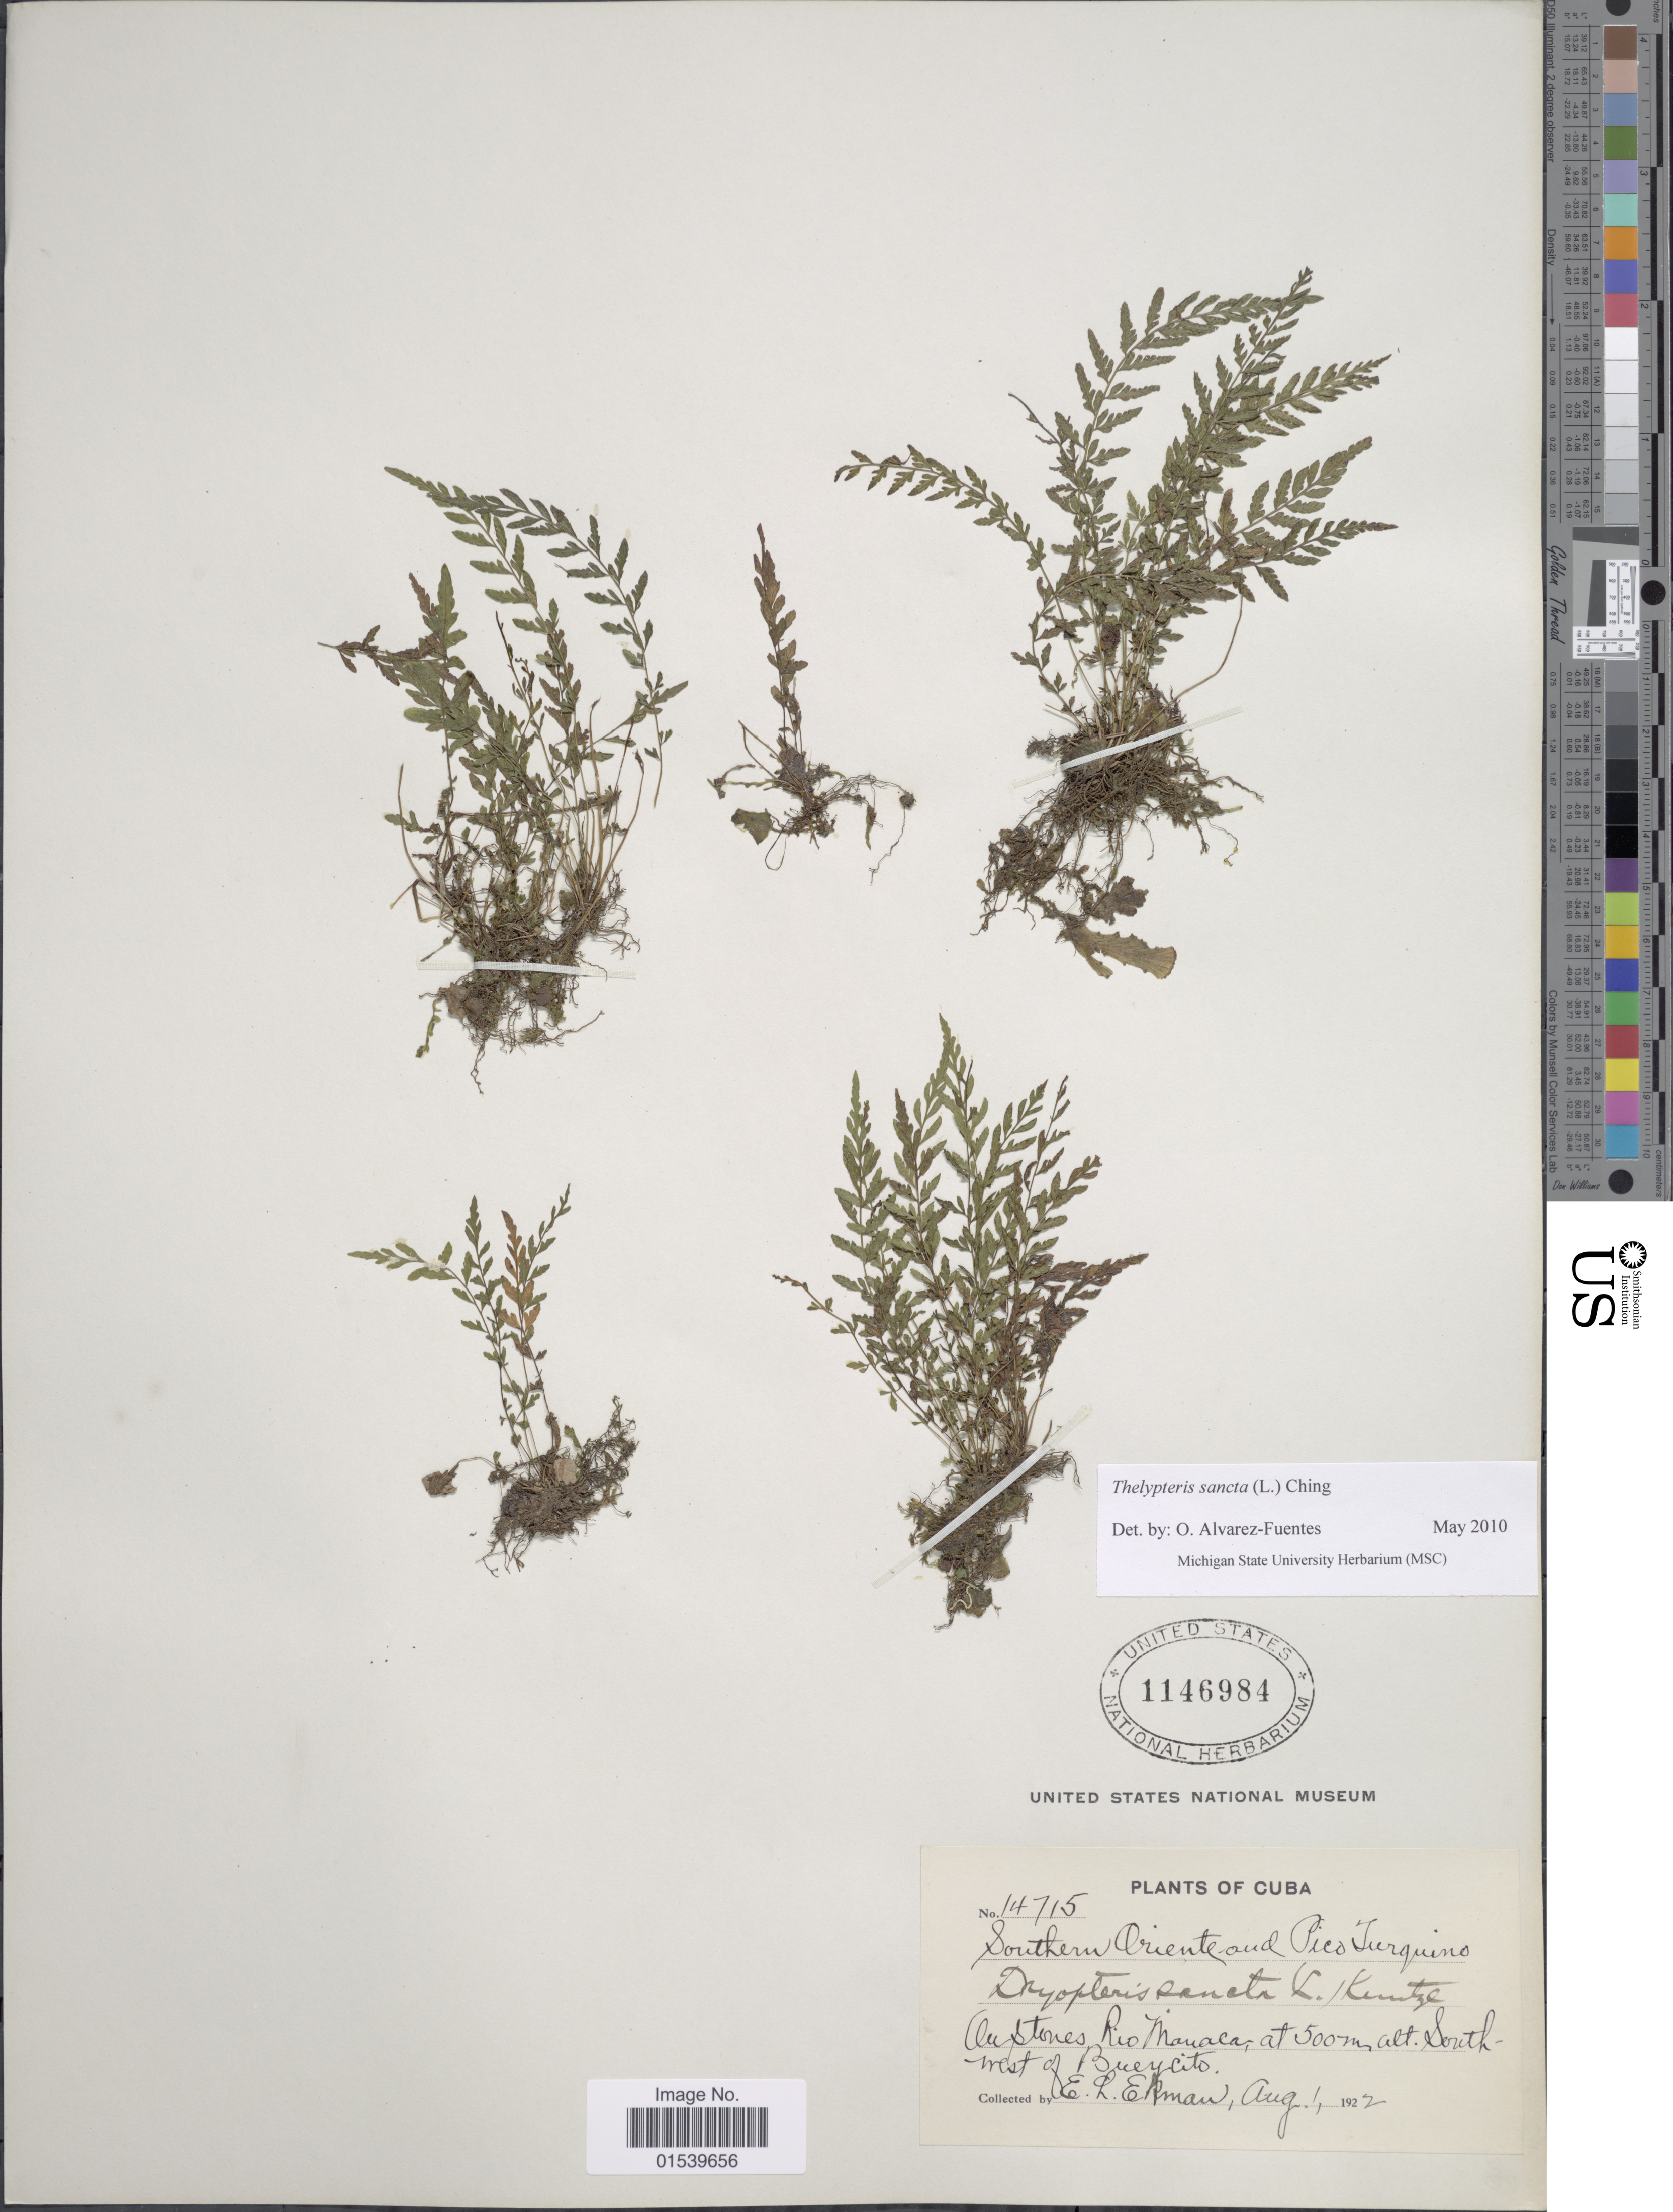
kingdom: Plantae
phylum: Tracheophyta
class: Polypodiopsida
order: Polypodiales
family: Thelypteridaceae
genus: Amauropelta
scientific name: Amauropelta sancta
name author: (L.) Pic. Serm.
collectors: E. L. Ekman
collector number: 14715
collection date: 1922-08-01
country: Cuba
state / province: Granma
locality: On stones Rio Manaca, southwest of Bueycito.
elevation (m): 500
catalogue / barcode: US 1146984